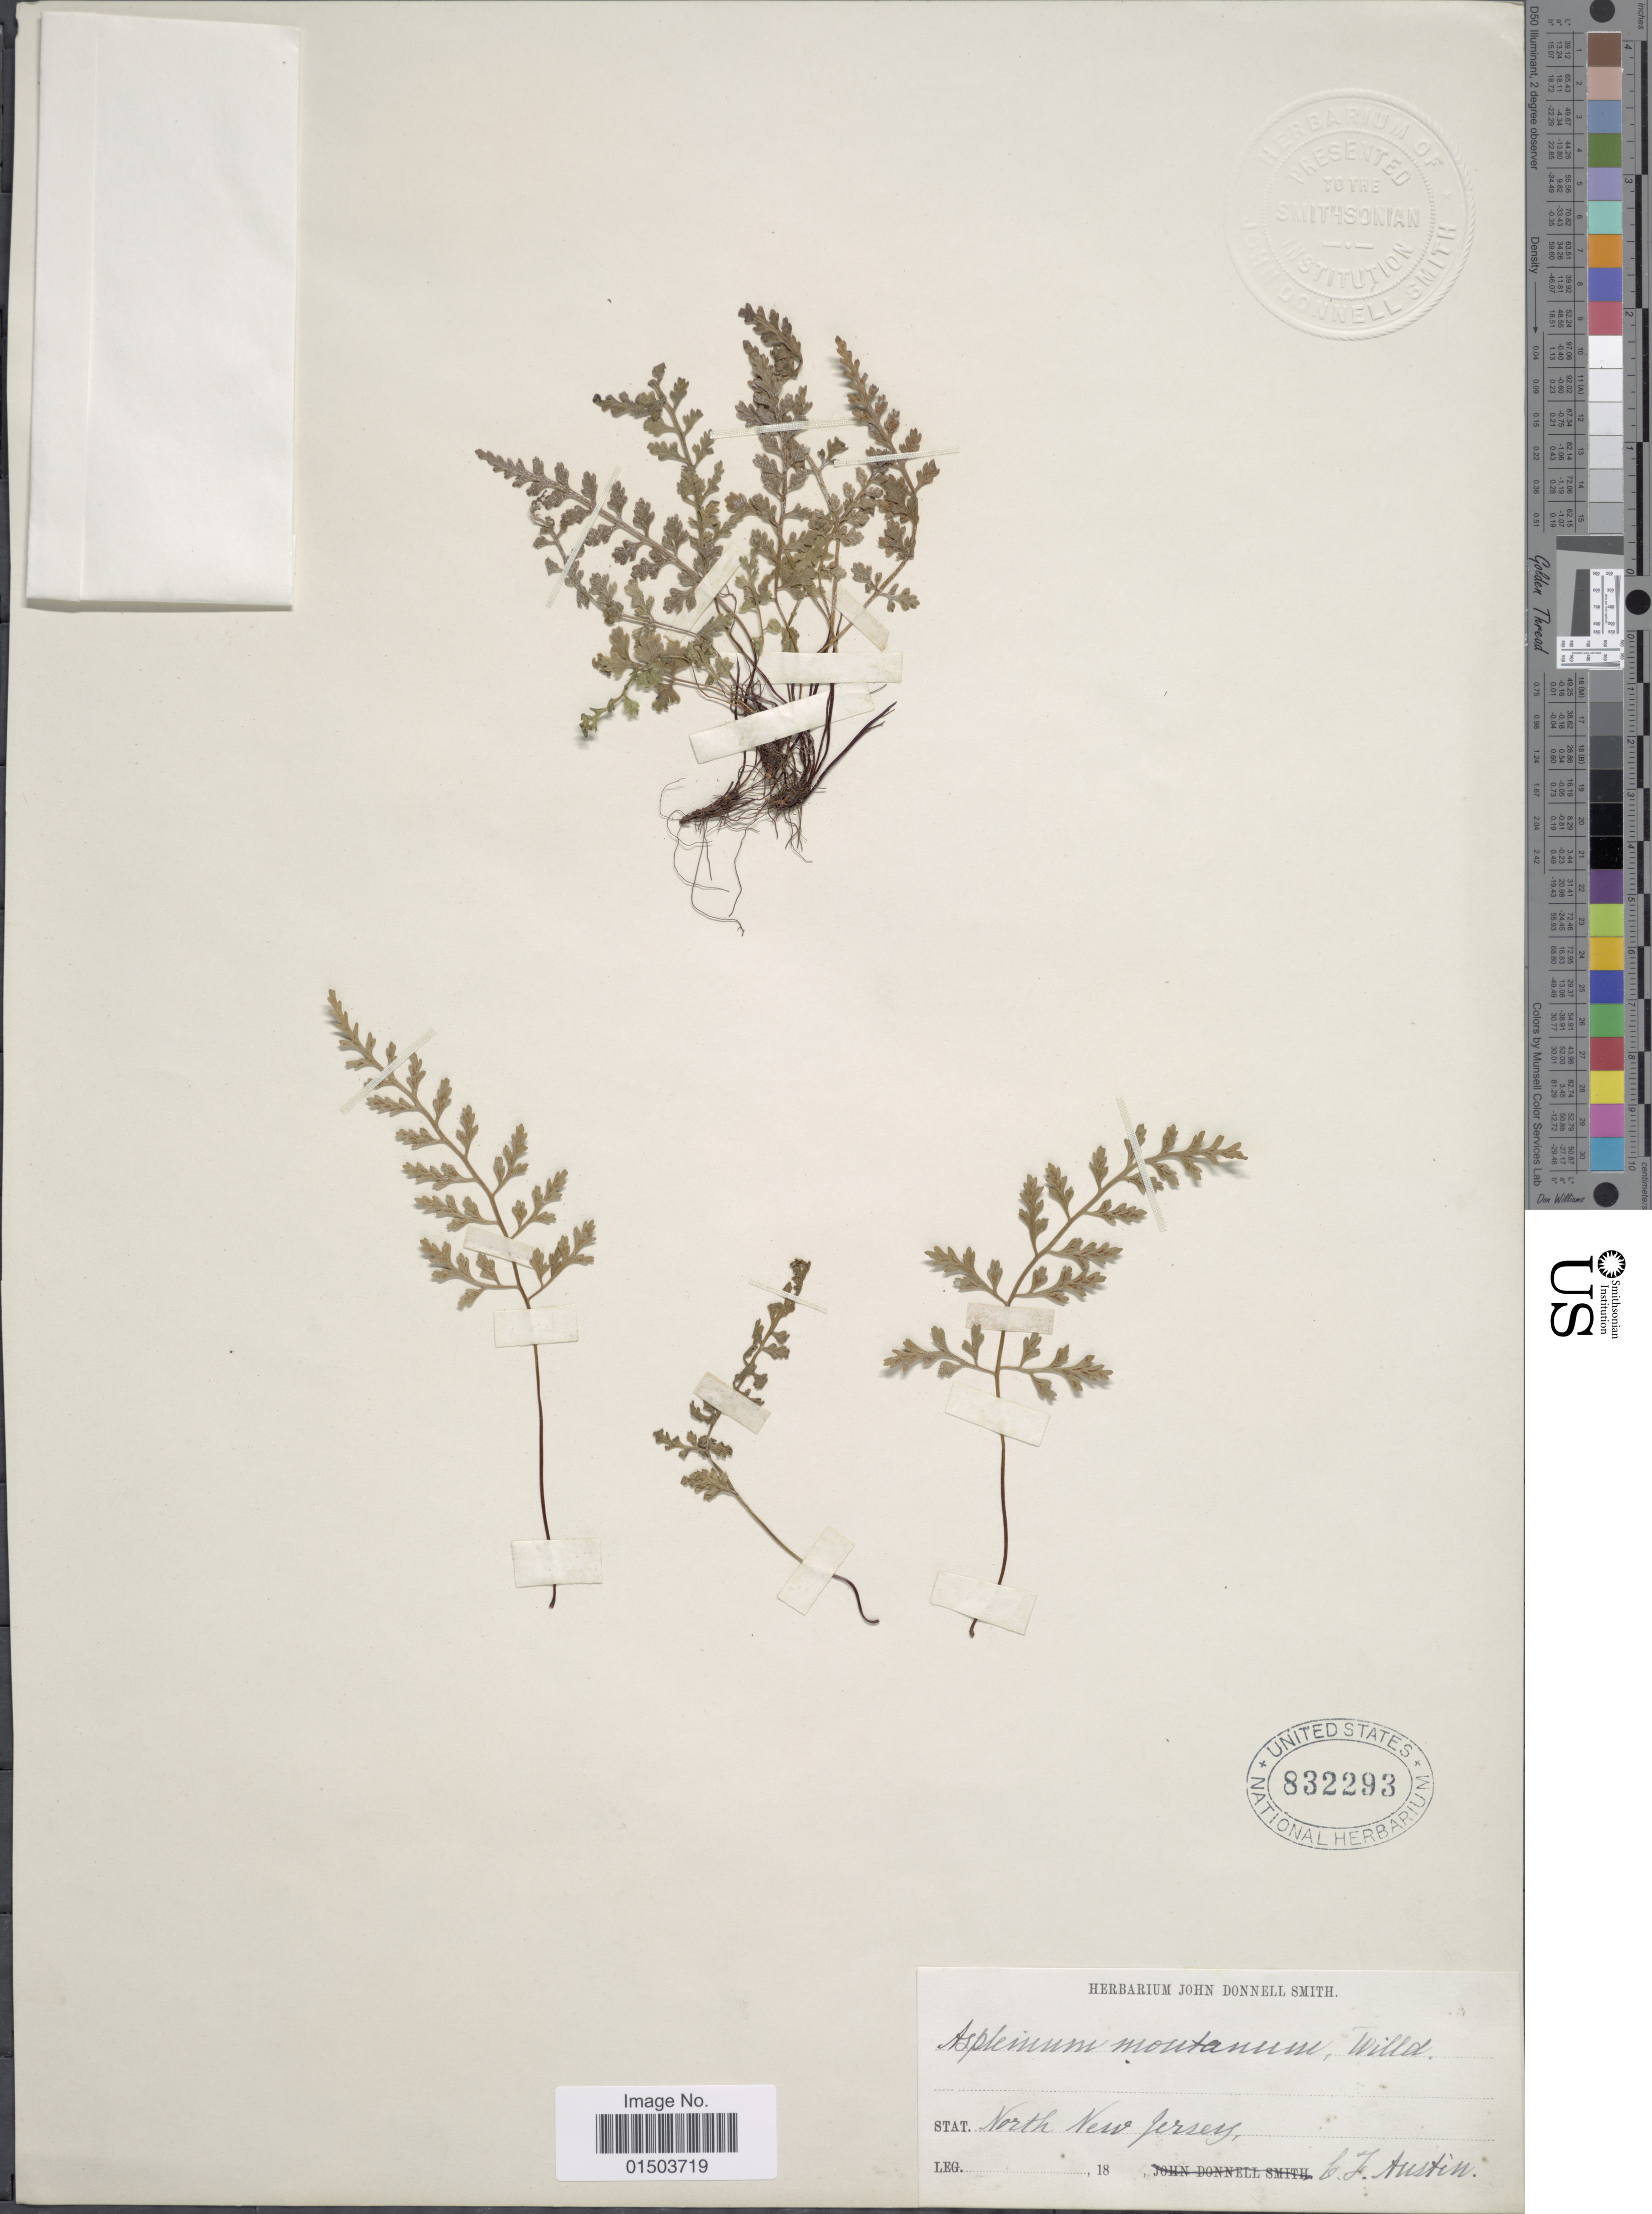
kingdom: Plantae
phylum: Tracheophyta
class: Polypodiopsida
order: Polypodiales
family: Aspleniaceae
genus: Asplenium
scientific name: Asplenium montanum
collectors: C. F. Austin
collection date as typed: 18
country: United States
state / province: New Jersey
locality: North New Jersey.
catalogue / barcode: US 832293